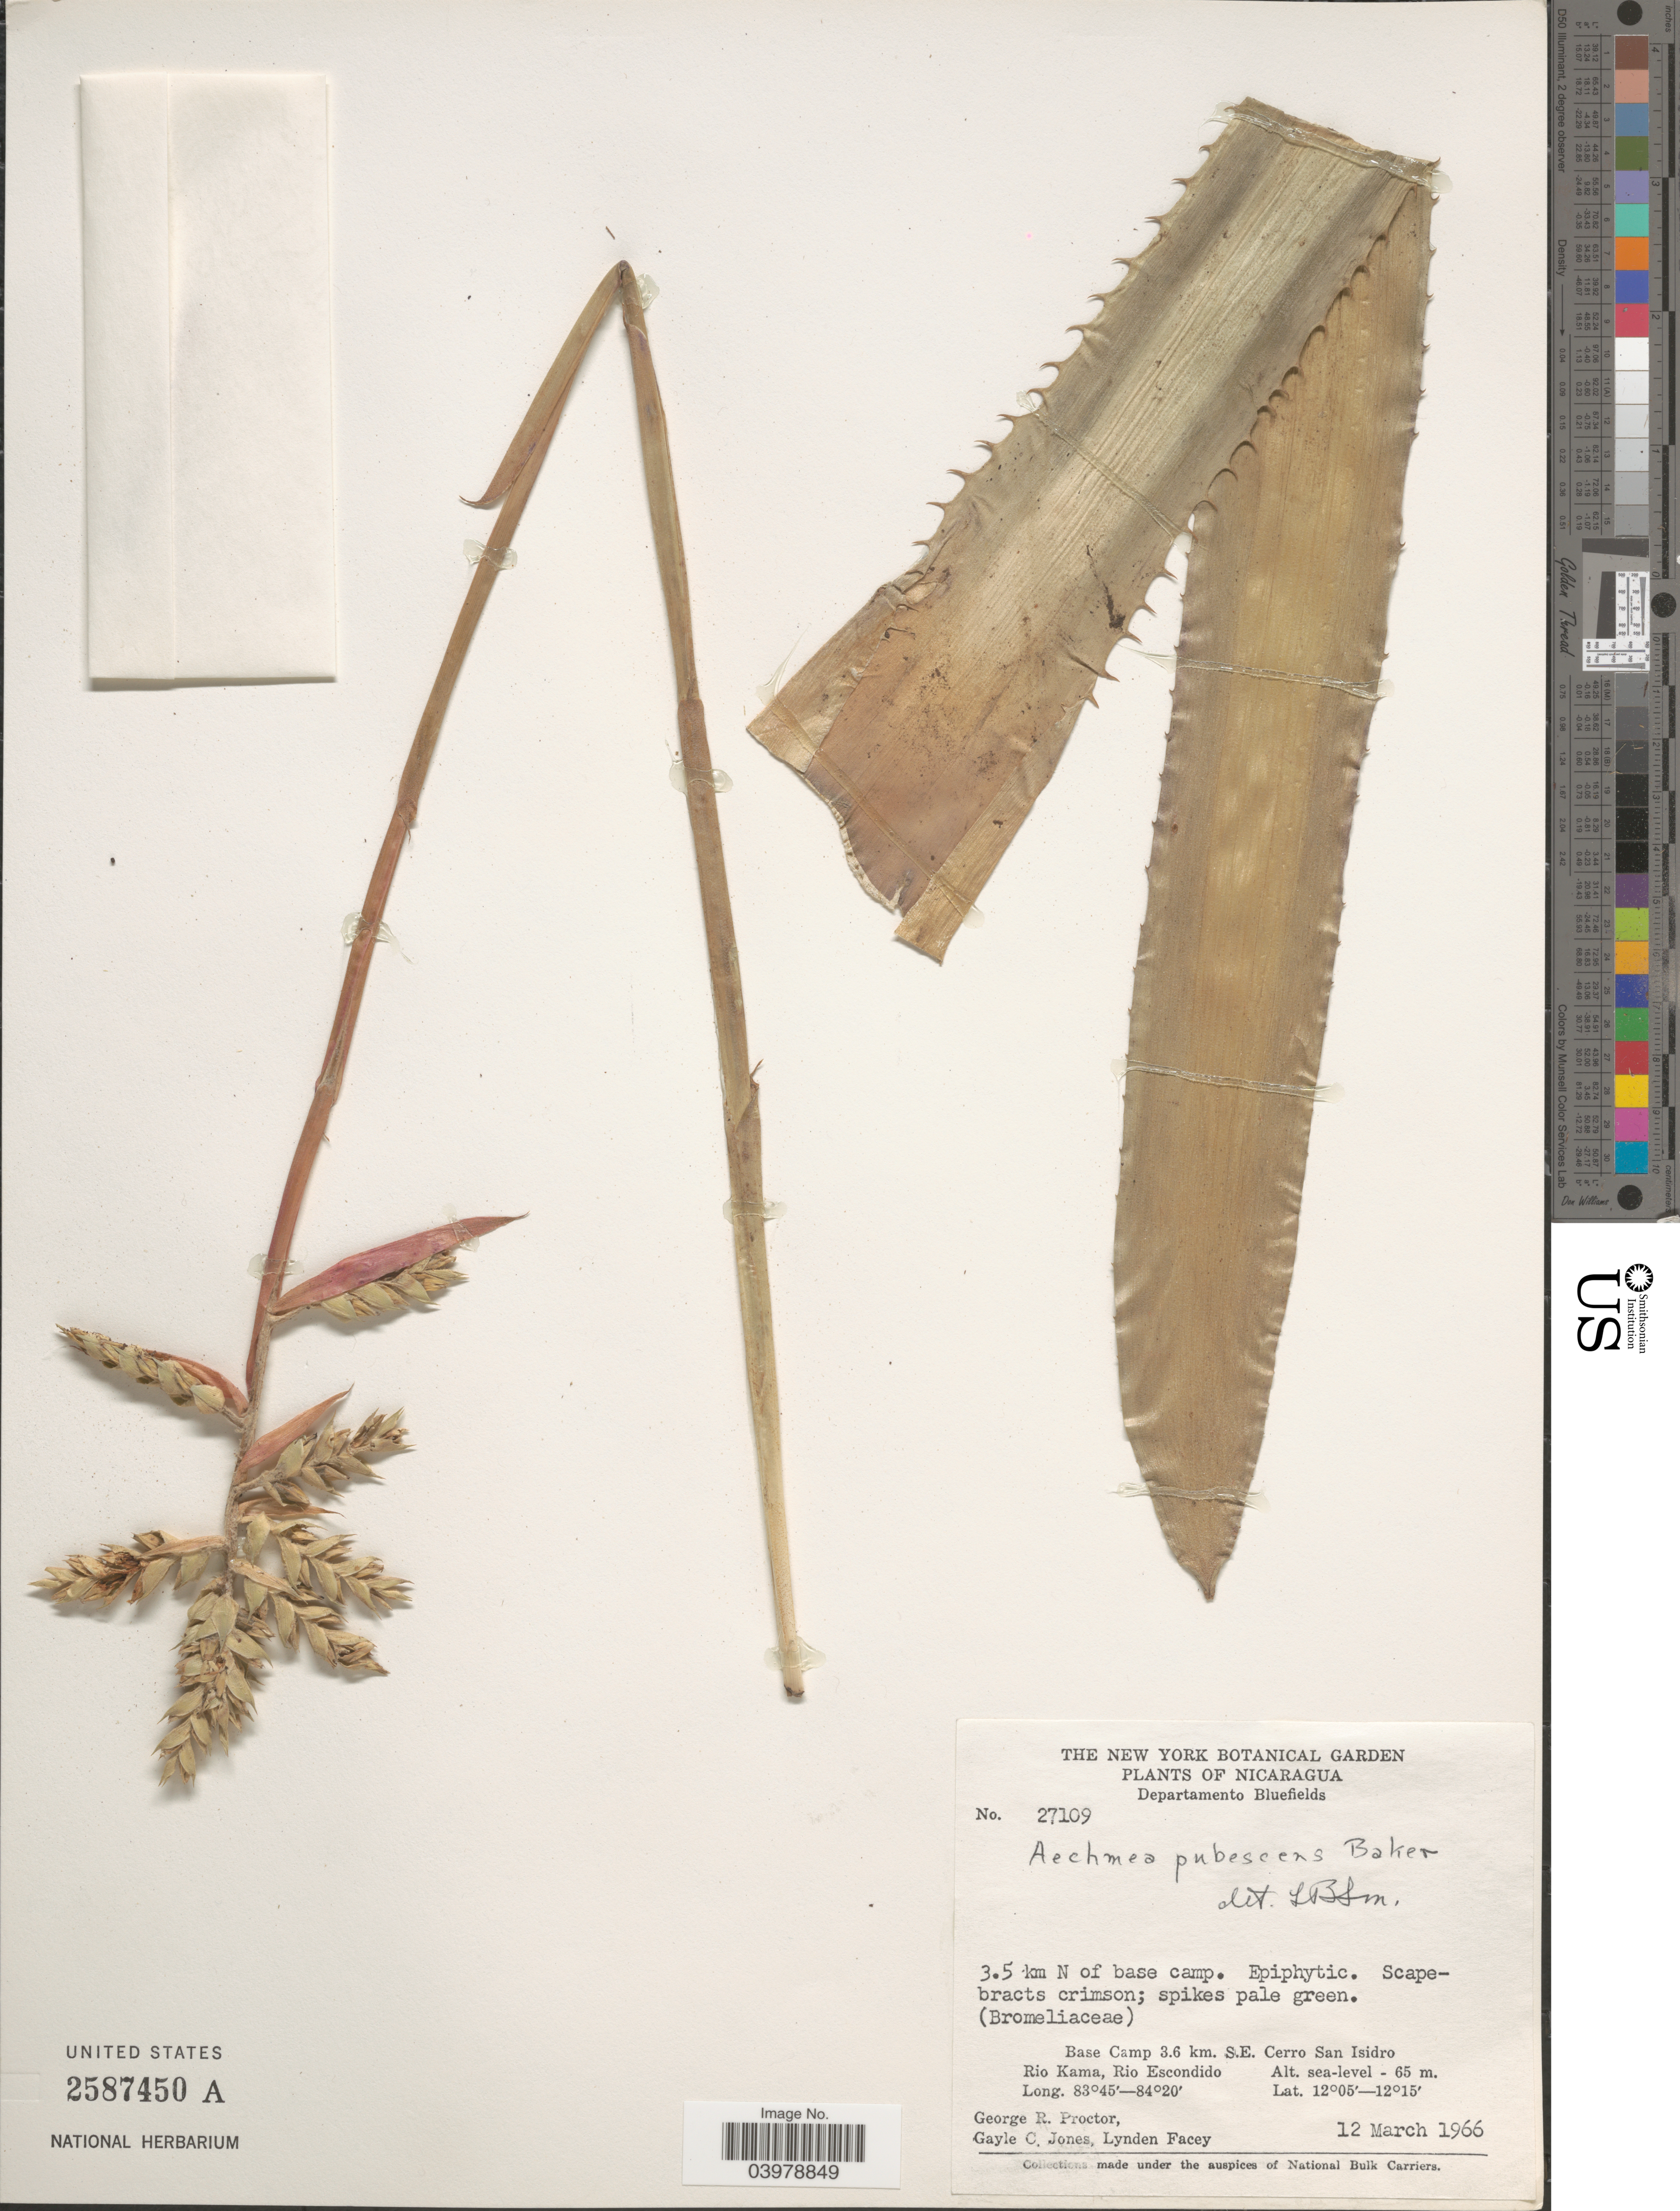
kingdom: Plantae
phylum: Tracheophyta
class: Liliopsida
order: Poales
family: Bromeliaceae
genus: Aechmea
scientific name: Aechmea pubescens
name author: Baker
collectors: G. R. Proctor, G. C. Jones & L. Facey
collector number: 27109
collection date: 1966-03-12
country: Nicaragua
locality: Departamento Bluefields. 3.5 km N of base camp. Base camp 3.6 km. S.E. Cerro San Isidro. Rio Kama, Rio Escondido.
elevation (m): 0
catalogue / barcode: US 2587450A